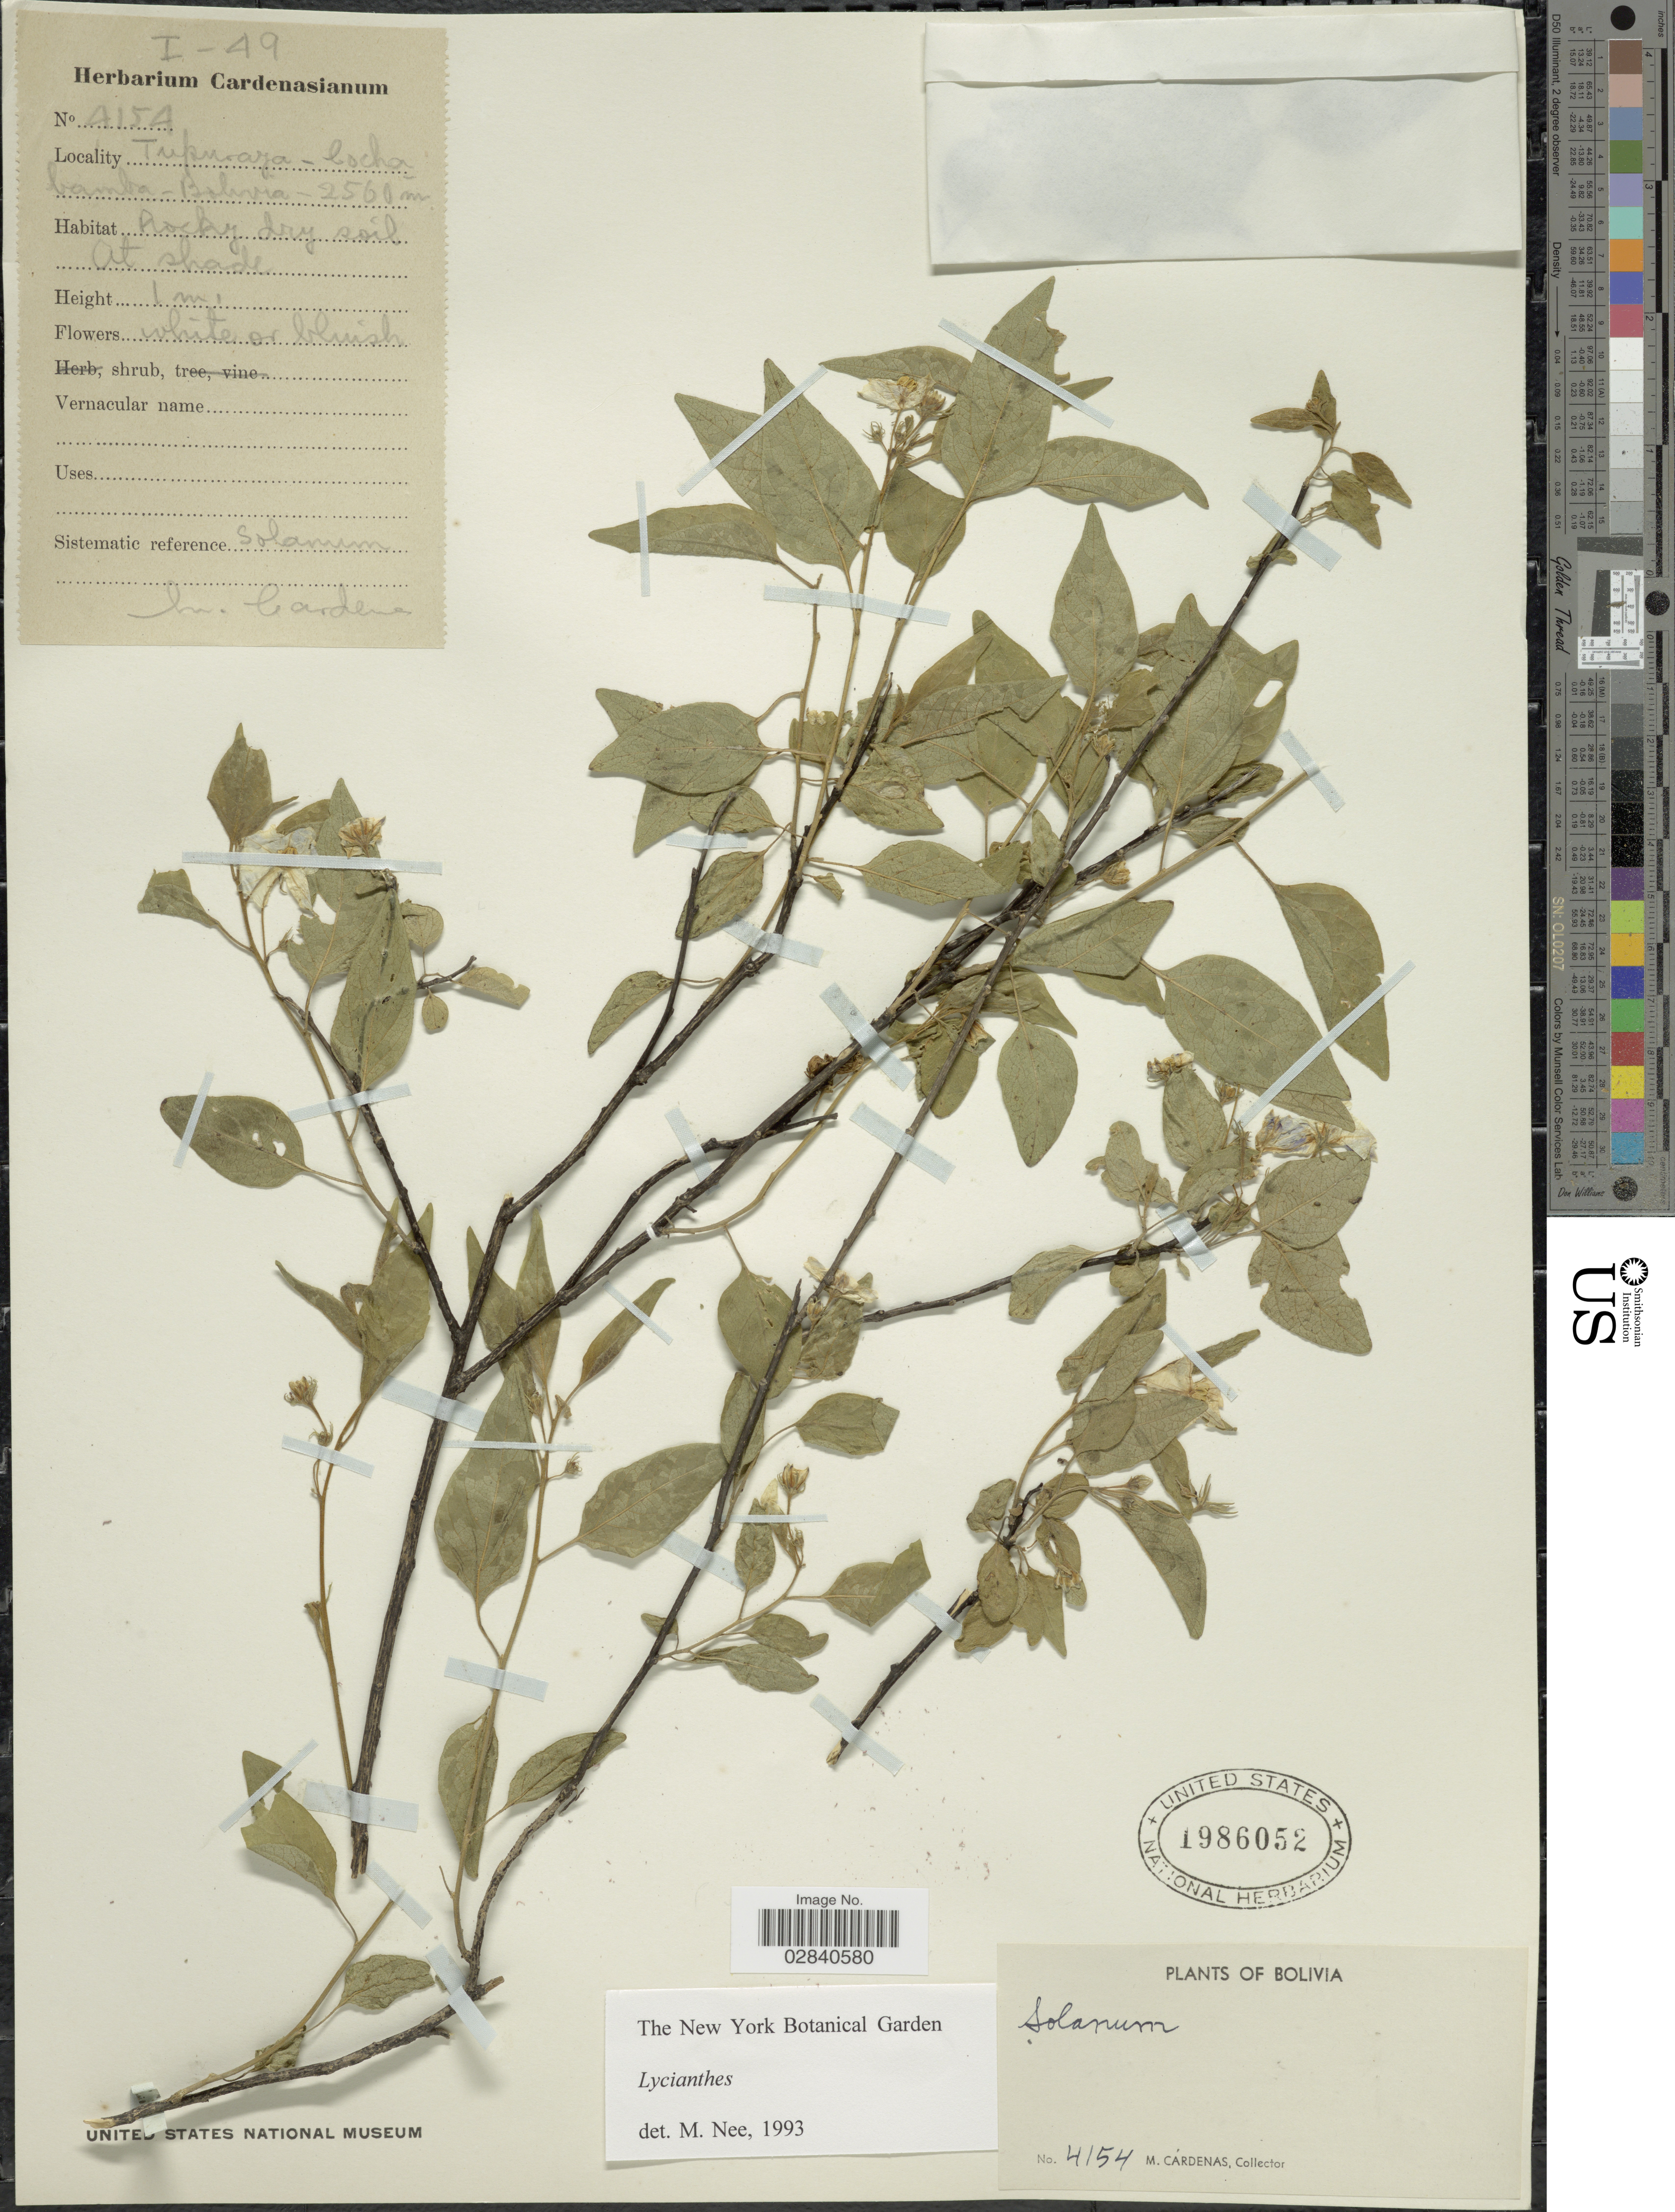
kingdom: Plantae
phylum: Tracheophyta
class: Magnoliopsida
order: Solanales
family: Solanaceae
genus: Lycianthes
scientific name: Lycianthes sp.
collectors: M. Cárdenas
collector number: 4154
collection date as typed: Transcribed d/m/y: /1/49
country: Bolivia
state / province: Cochabamba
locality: Tupuraya. Rocky dry soil at shade.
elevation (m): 2560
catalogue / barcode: US 1986052